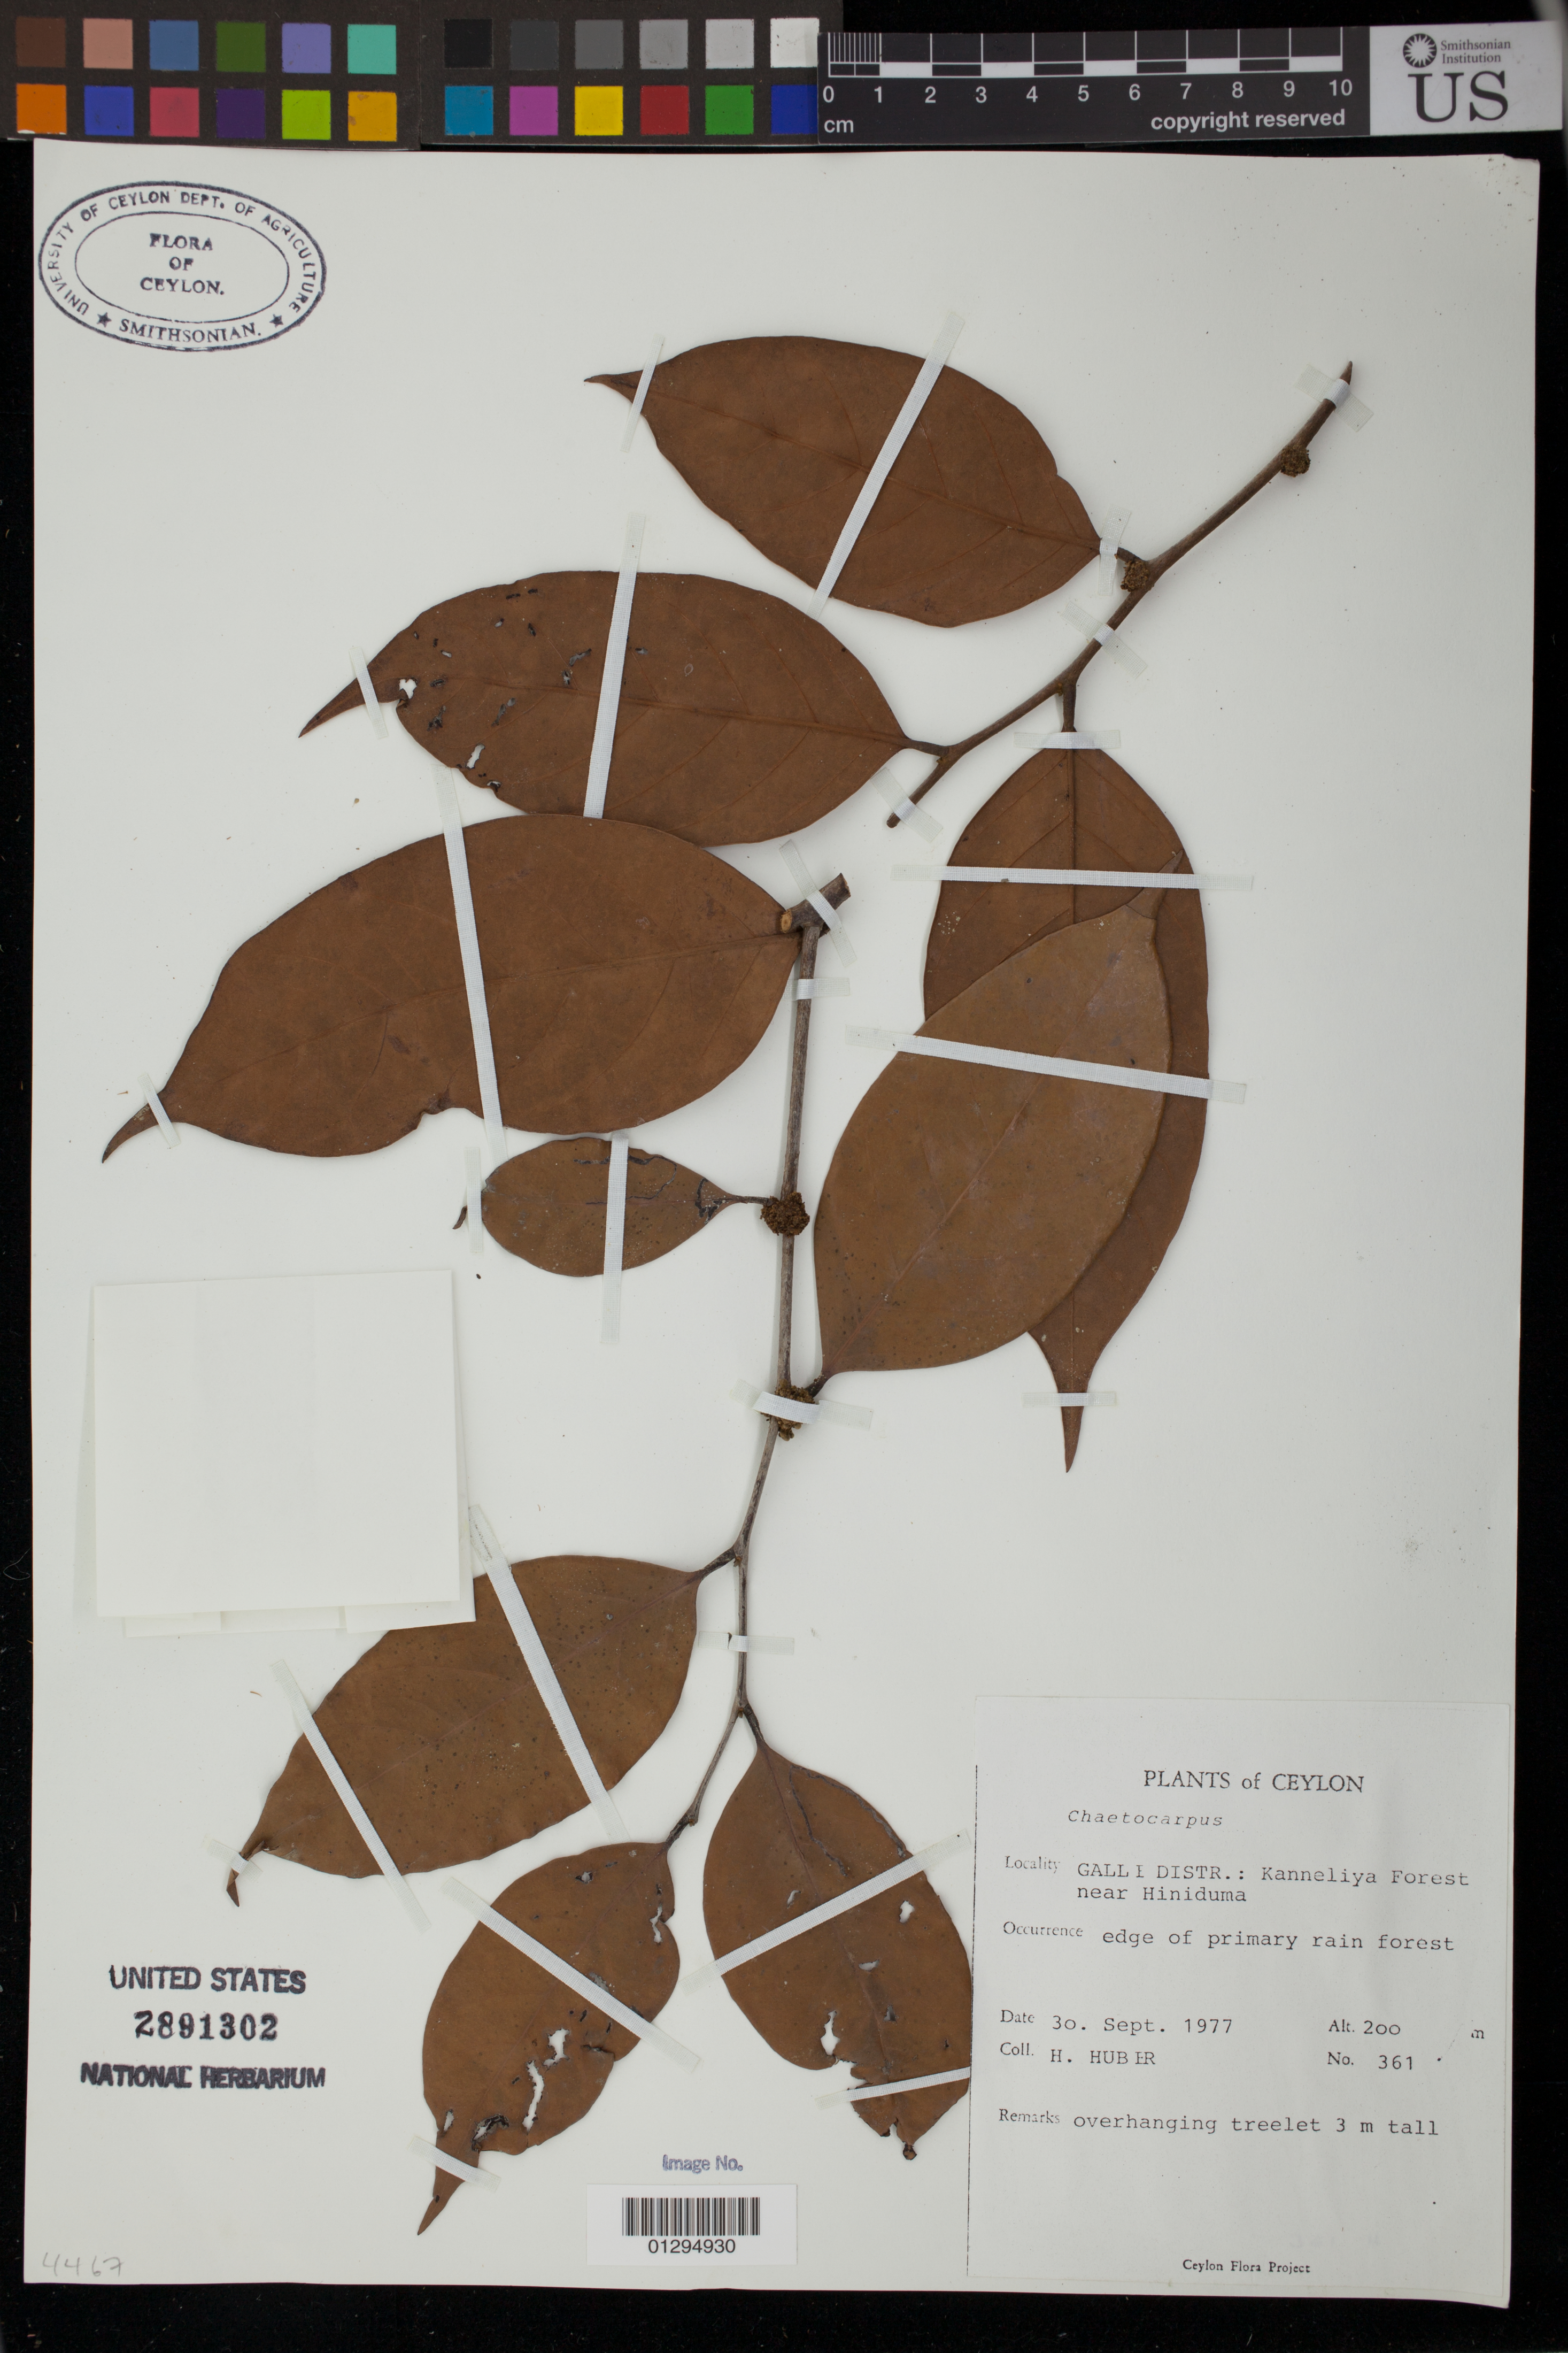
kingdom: Plantae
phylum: Tracheophyta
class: Magnoliopsida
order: Malpighiales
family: Peraceae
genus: Chaetocarpus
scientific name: Chaetocarpus sp.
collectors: H. Huber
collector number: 361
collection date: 1977-09-30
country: Sri Lanka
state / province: Southern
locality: Galle Distr.: Kanneliya Forest near Hiniduma.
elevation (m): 200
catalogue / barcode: US 2891302